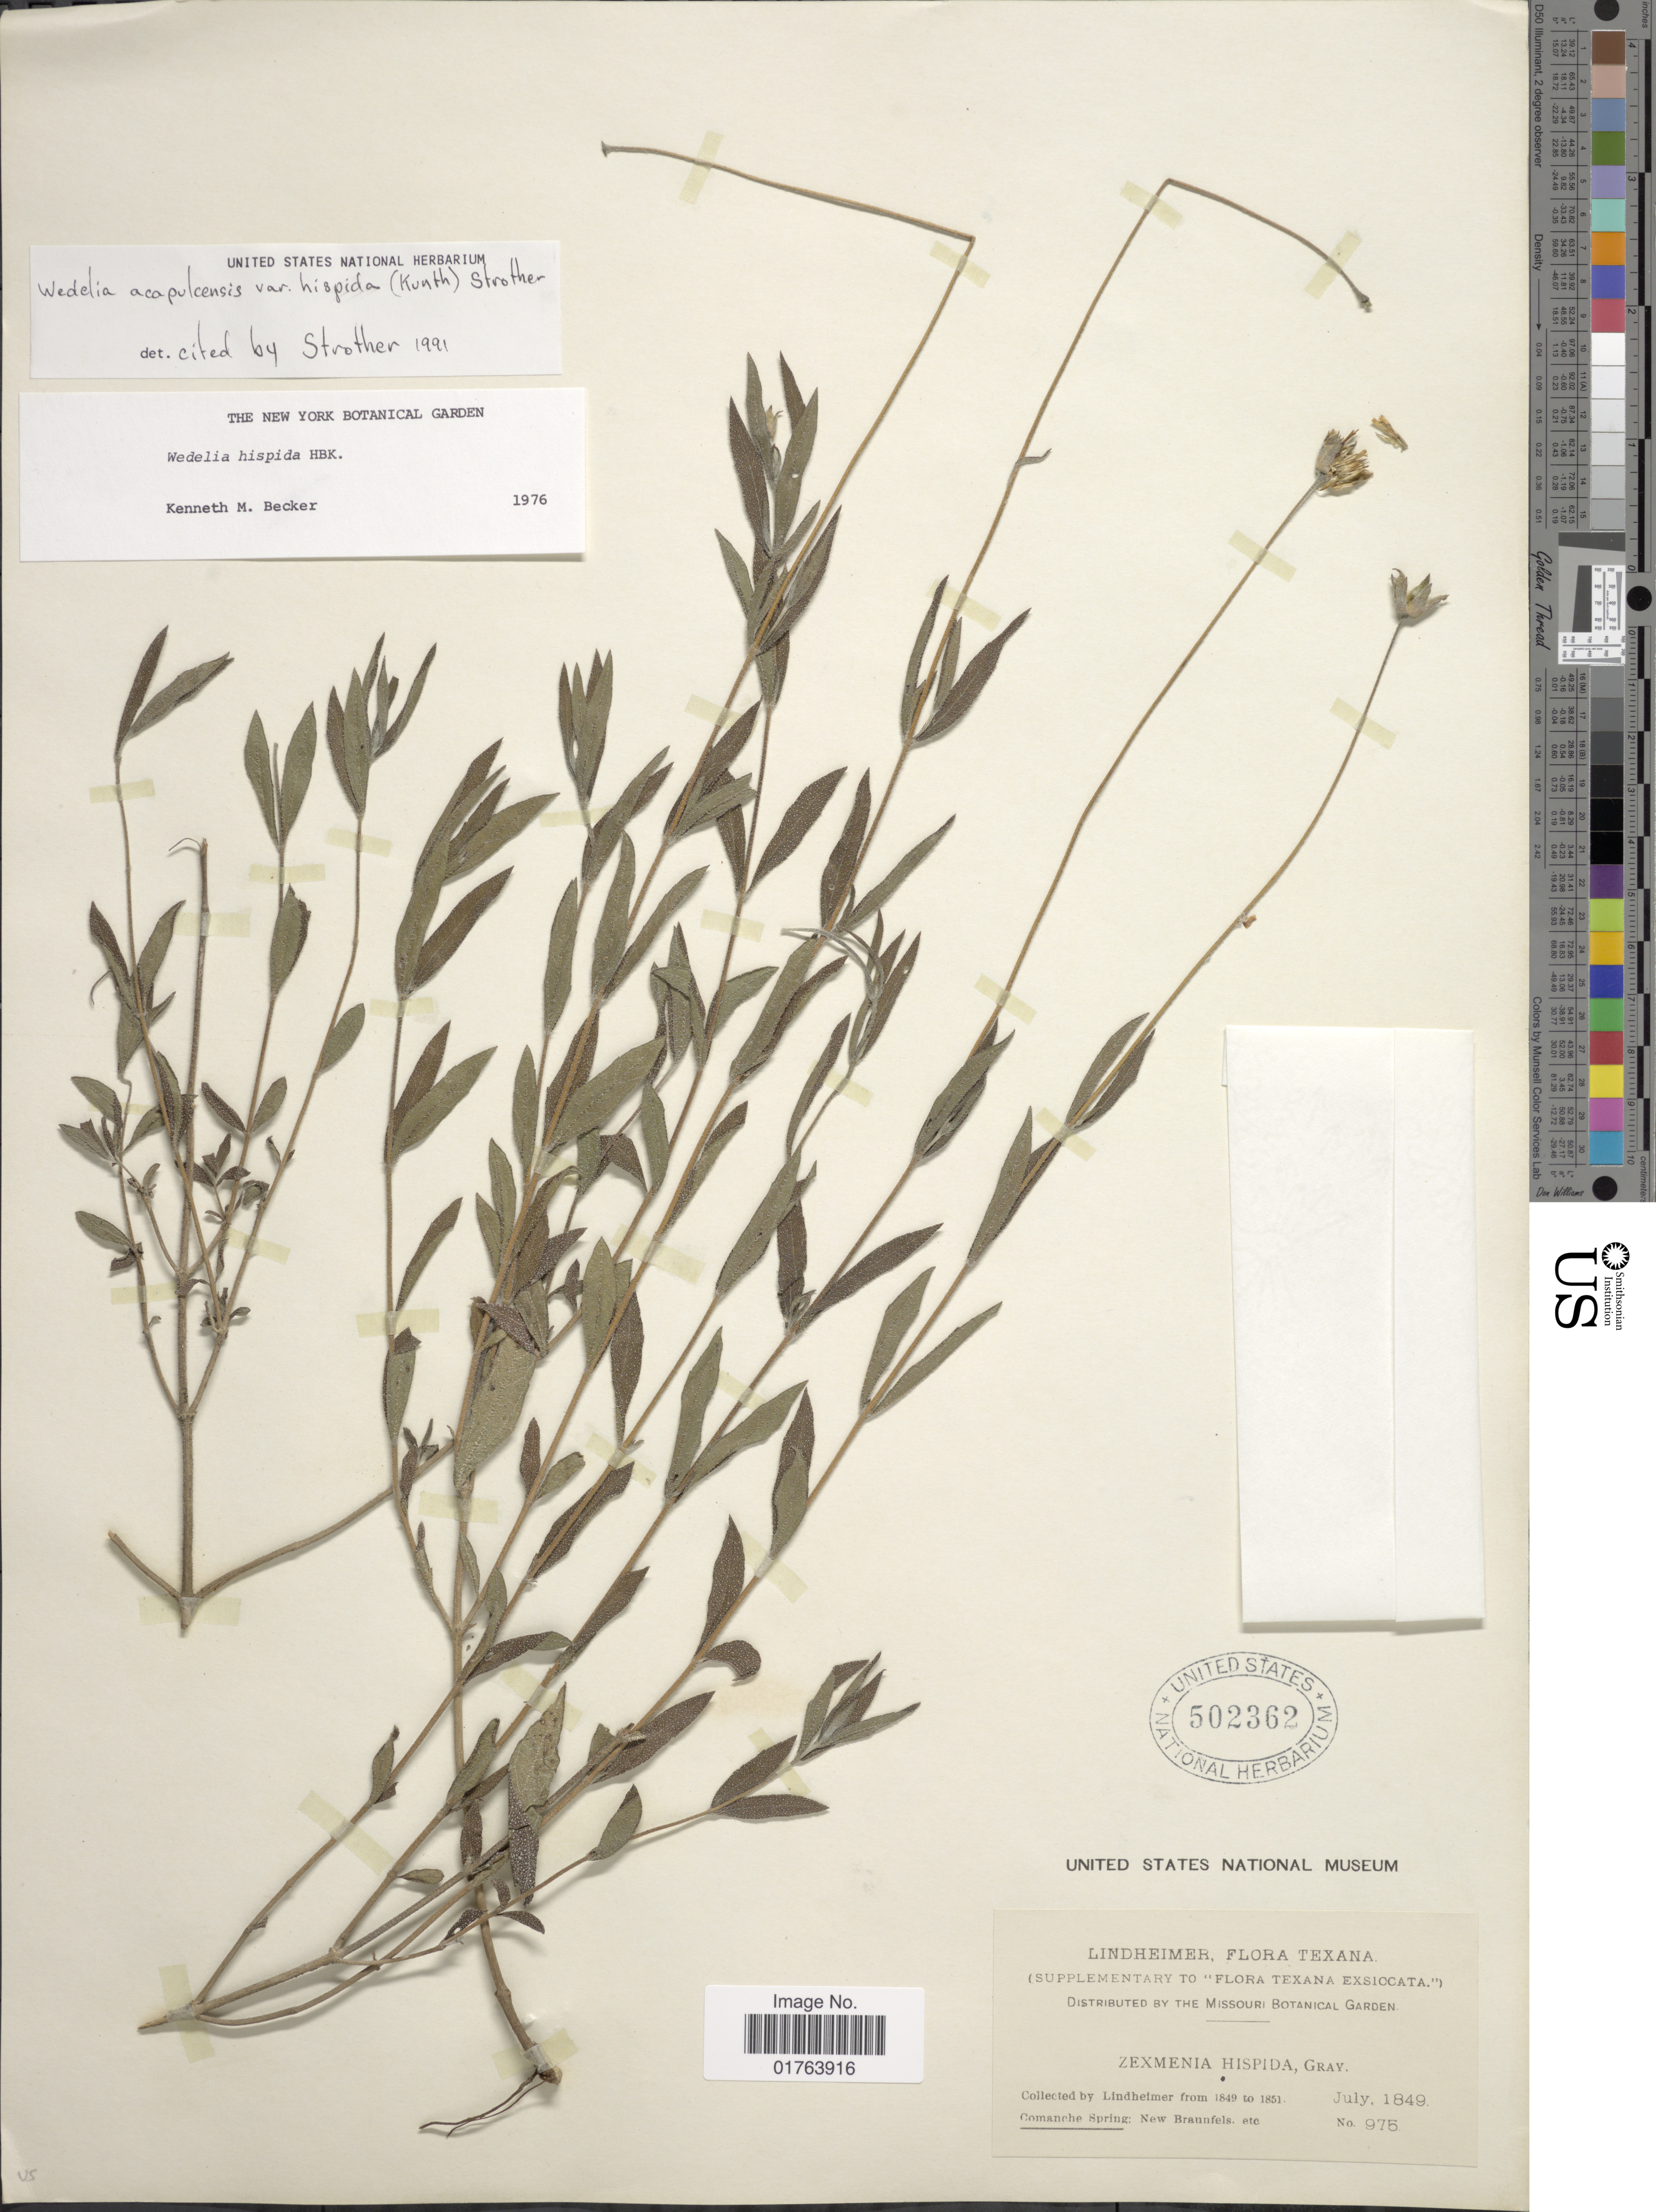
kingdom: Plantae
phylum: Tracheophyta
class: Magnoliopsida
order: Asterales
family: Asteraceae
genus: Wedelia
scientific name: Wedelia acapulcensis var. hispida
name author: (Kunth) Strother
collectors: -. Lindheimer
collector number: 975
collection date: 1849-07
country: United States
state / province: Texas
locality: Comanche Spring: New Braunfels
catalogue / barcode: US 502362